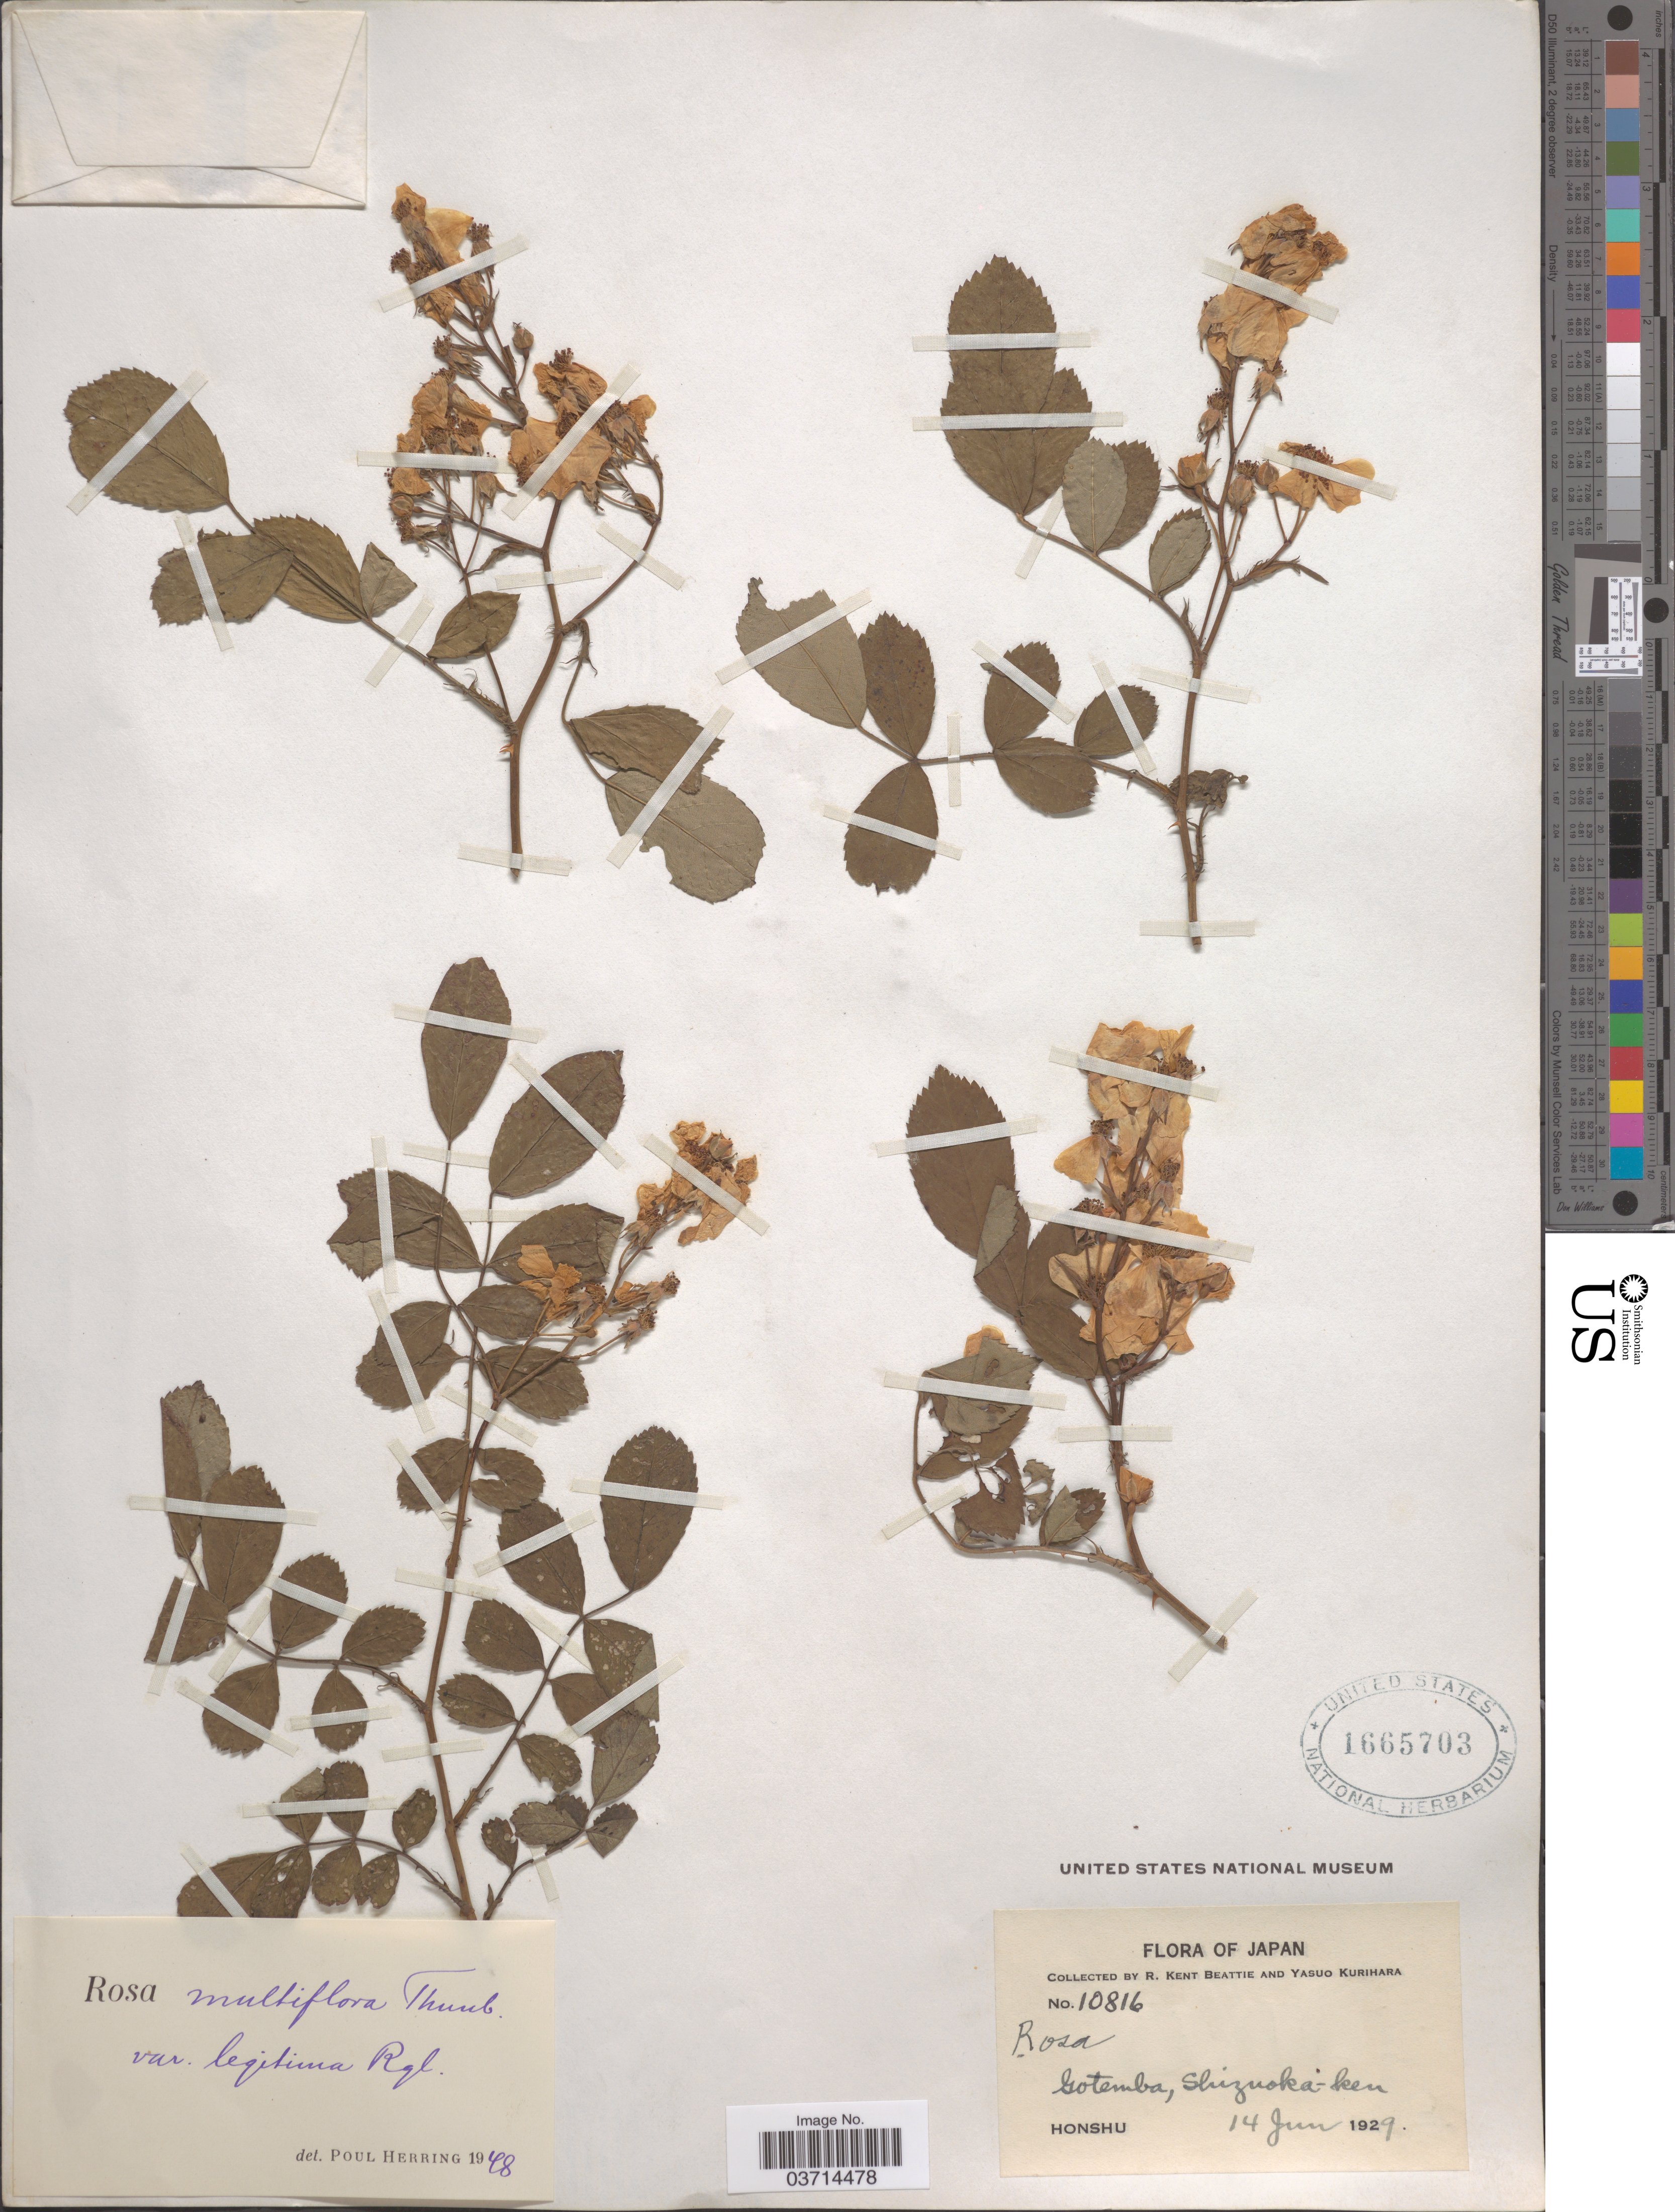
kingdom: Plantae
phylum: Tracheophyta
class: Magnoliopsida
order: Rosales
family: Rosaceae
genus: Rosa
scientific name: Rosa multiflora var. legitima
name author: Regel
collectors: R. K. Beattie & Y. Kurihara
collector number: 10816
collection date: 1929-06-14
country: Japan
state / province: Sizuoka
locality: Gotemba, Shizuoka-ken. Honshu.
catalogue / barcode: US 1665703